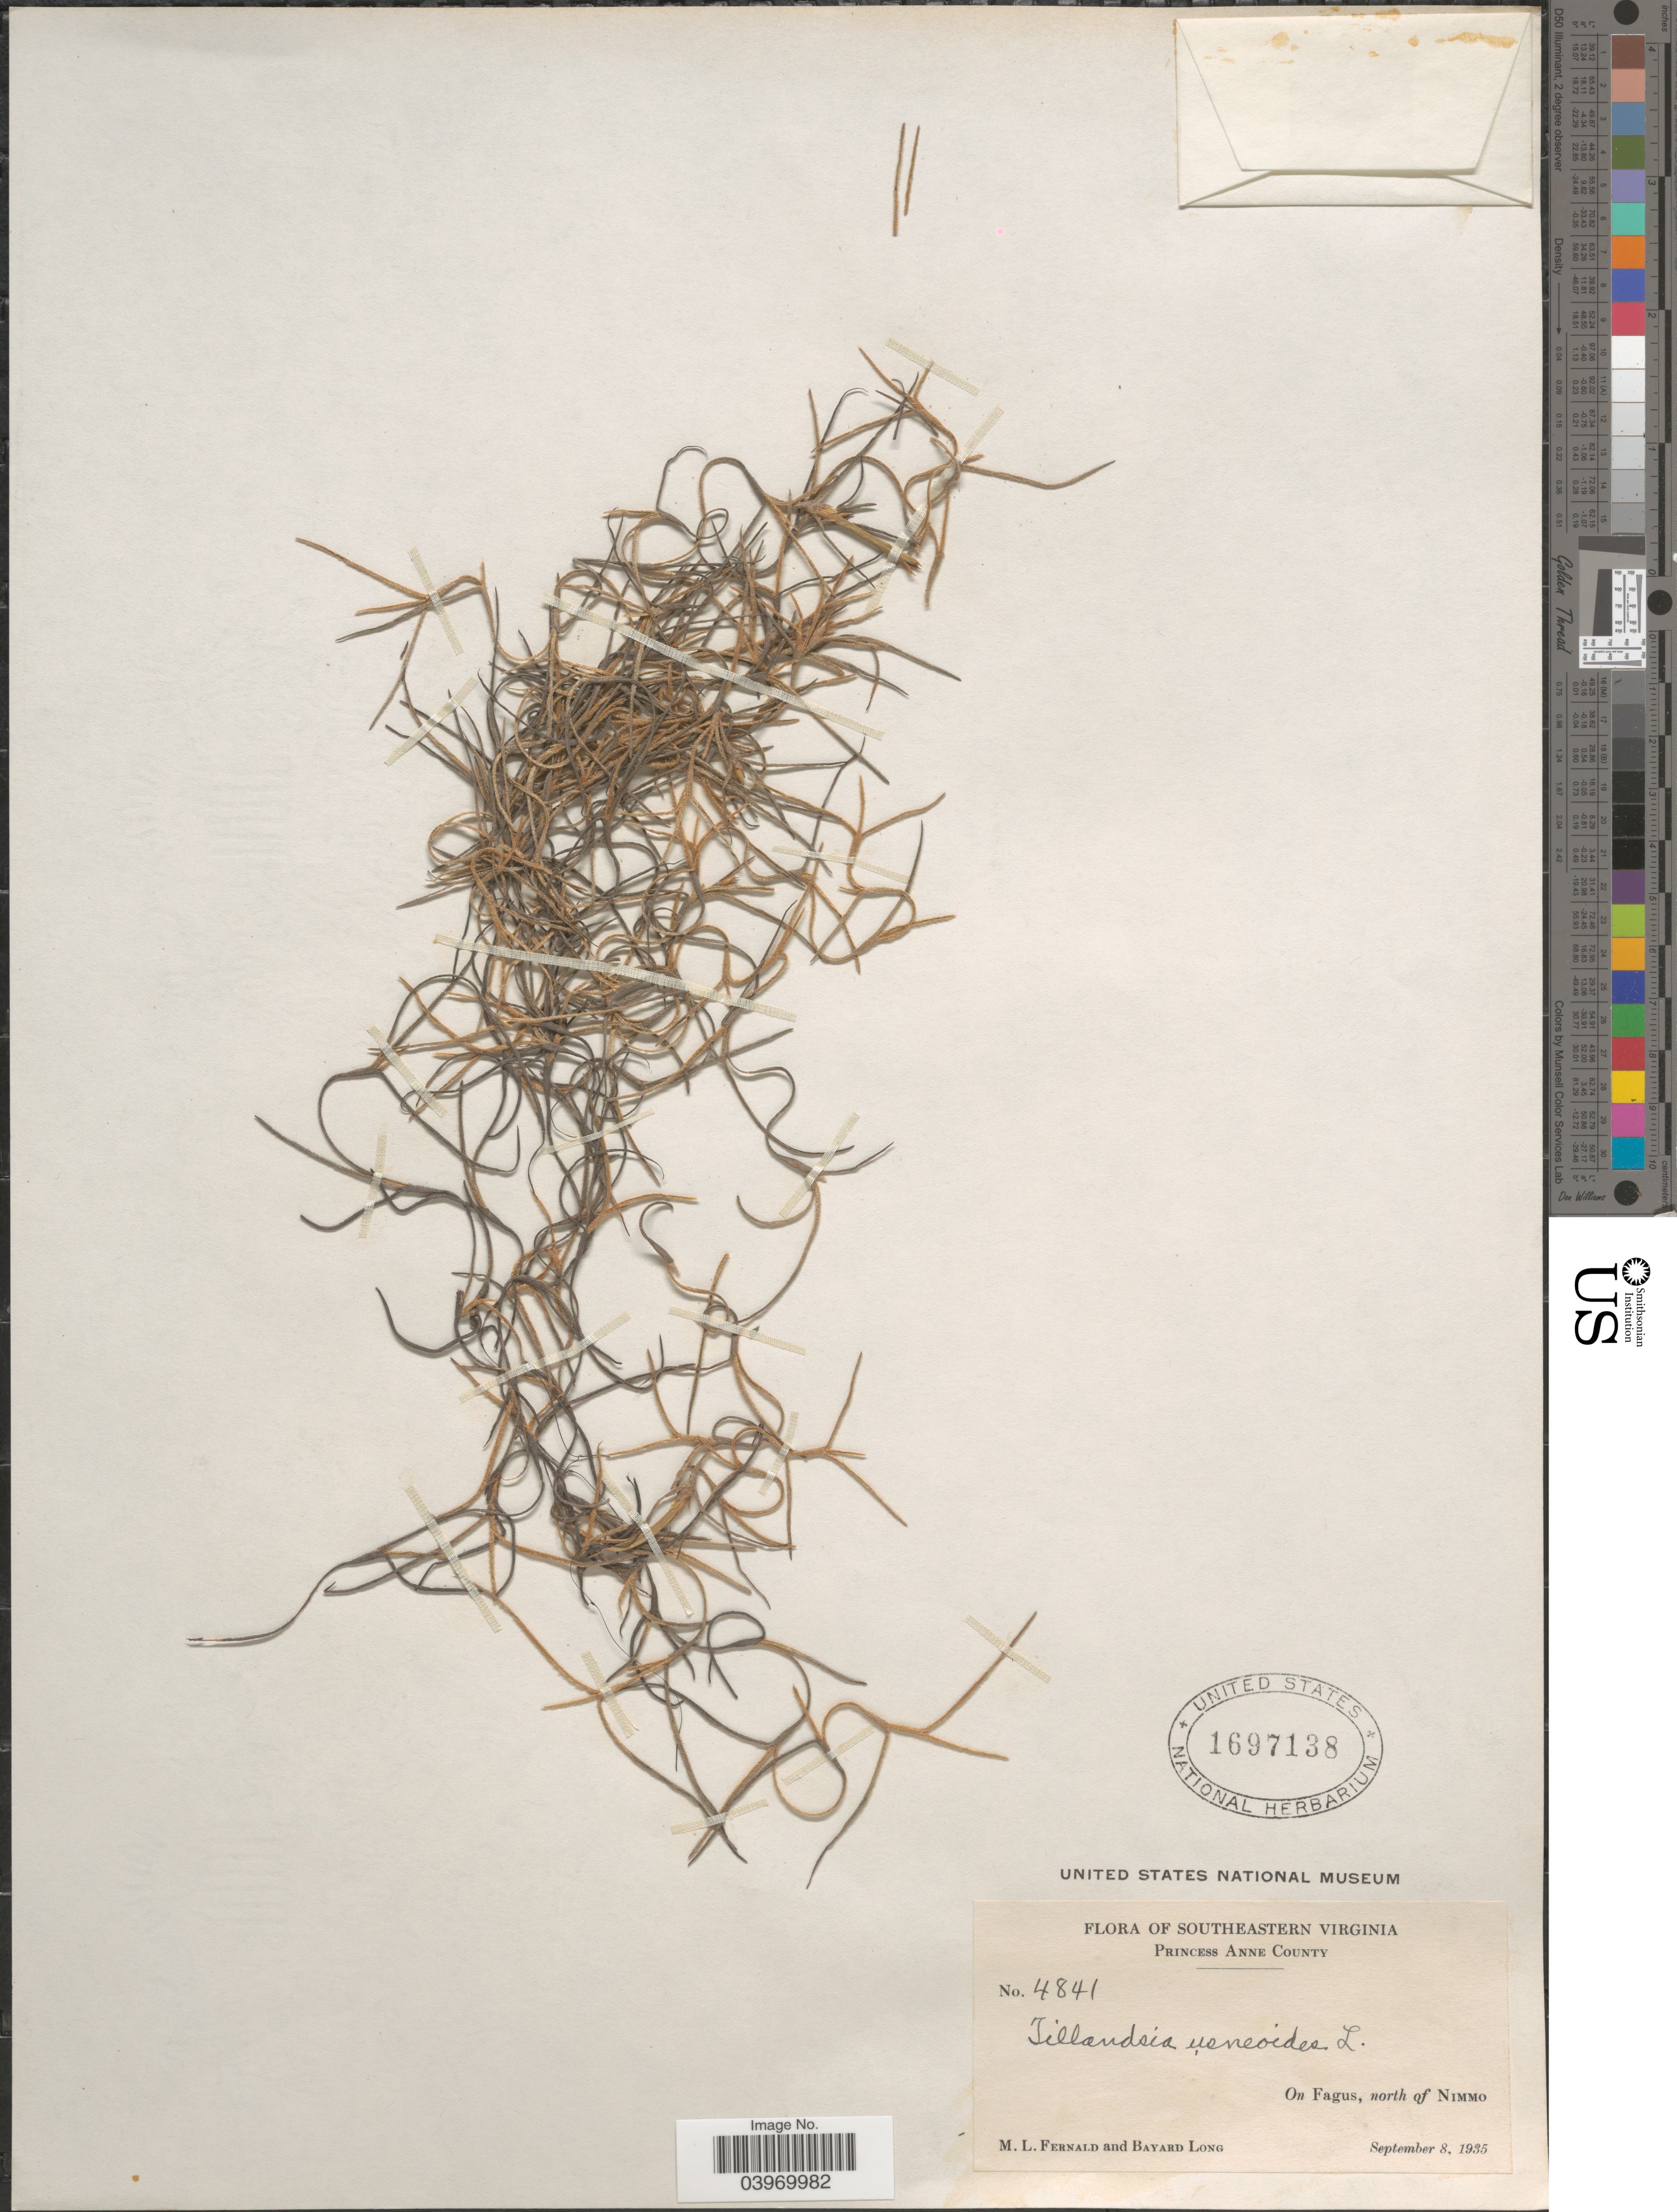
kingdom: Plantae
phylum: Tracheophyta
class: Liliopsida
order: Poales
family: Bromeliaceae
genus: Tillandsia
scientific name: Tillandsia usneoides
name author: (L.) L.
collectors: M. L. Fernald & B. Long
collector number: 4841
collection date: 1935-09-08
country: United States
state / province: Virginia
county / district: City of Virginia Beach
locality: Southeastern Virginia. Princess Anne County. On Fagus, north of Nimmo.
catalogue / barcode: US 1697138